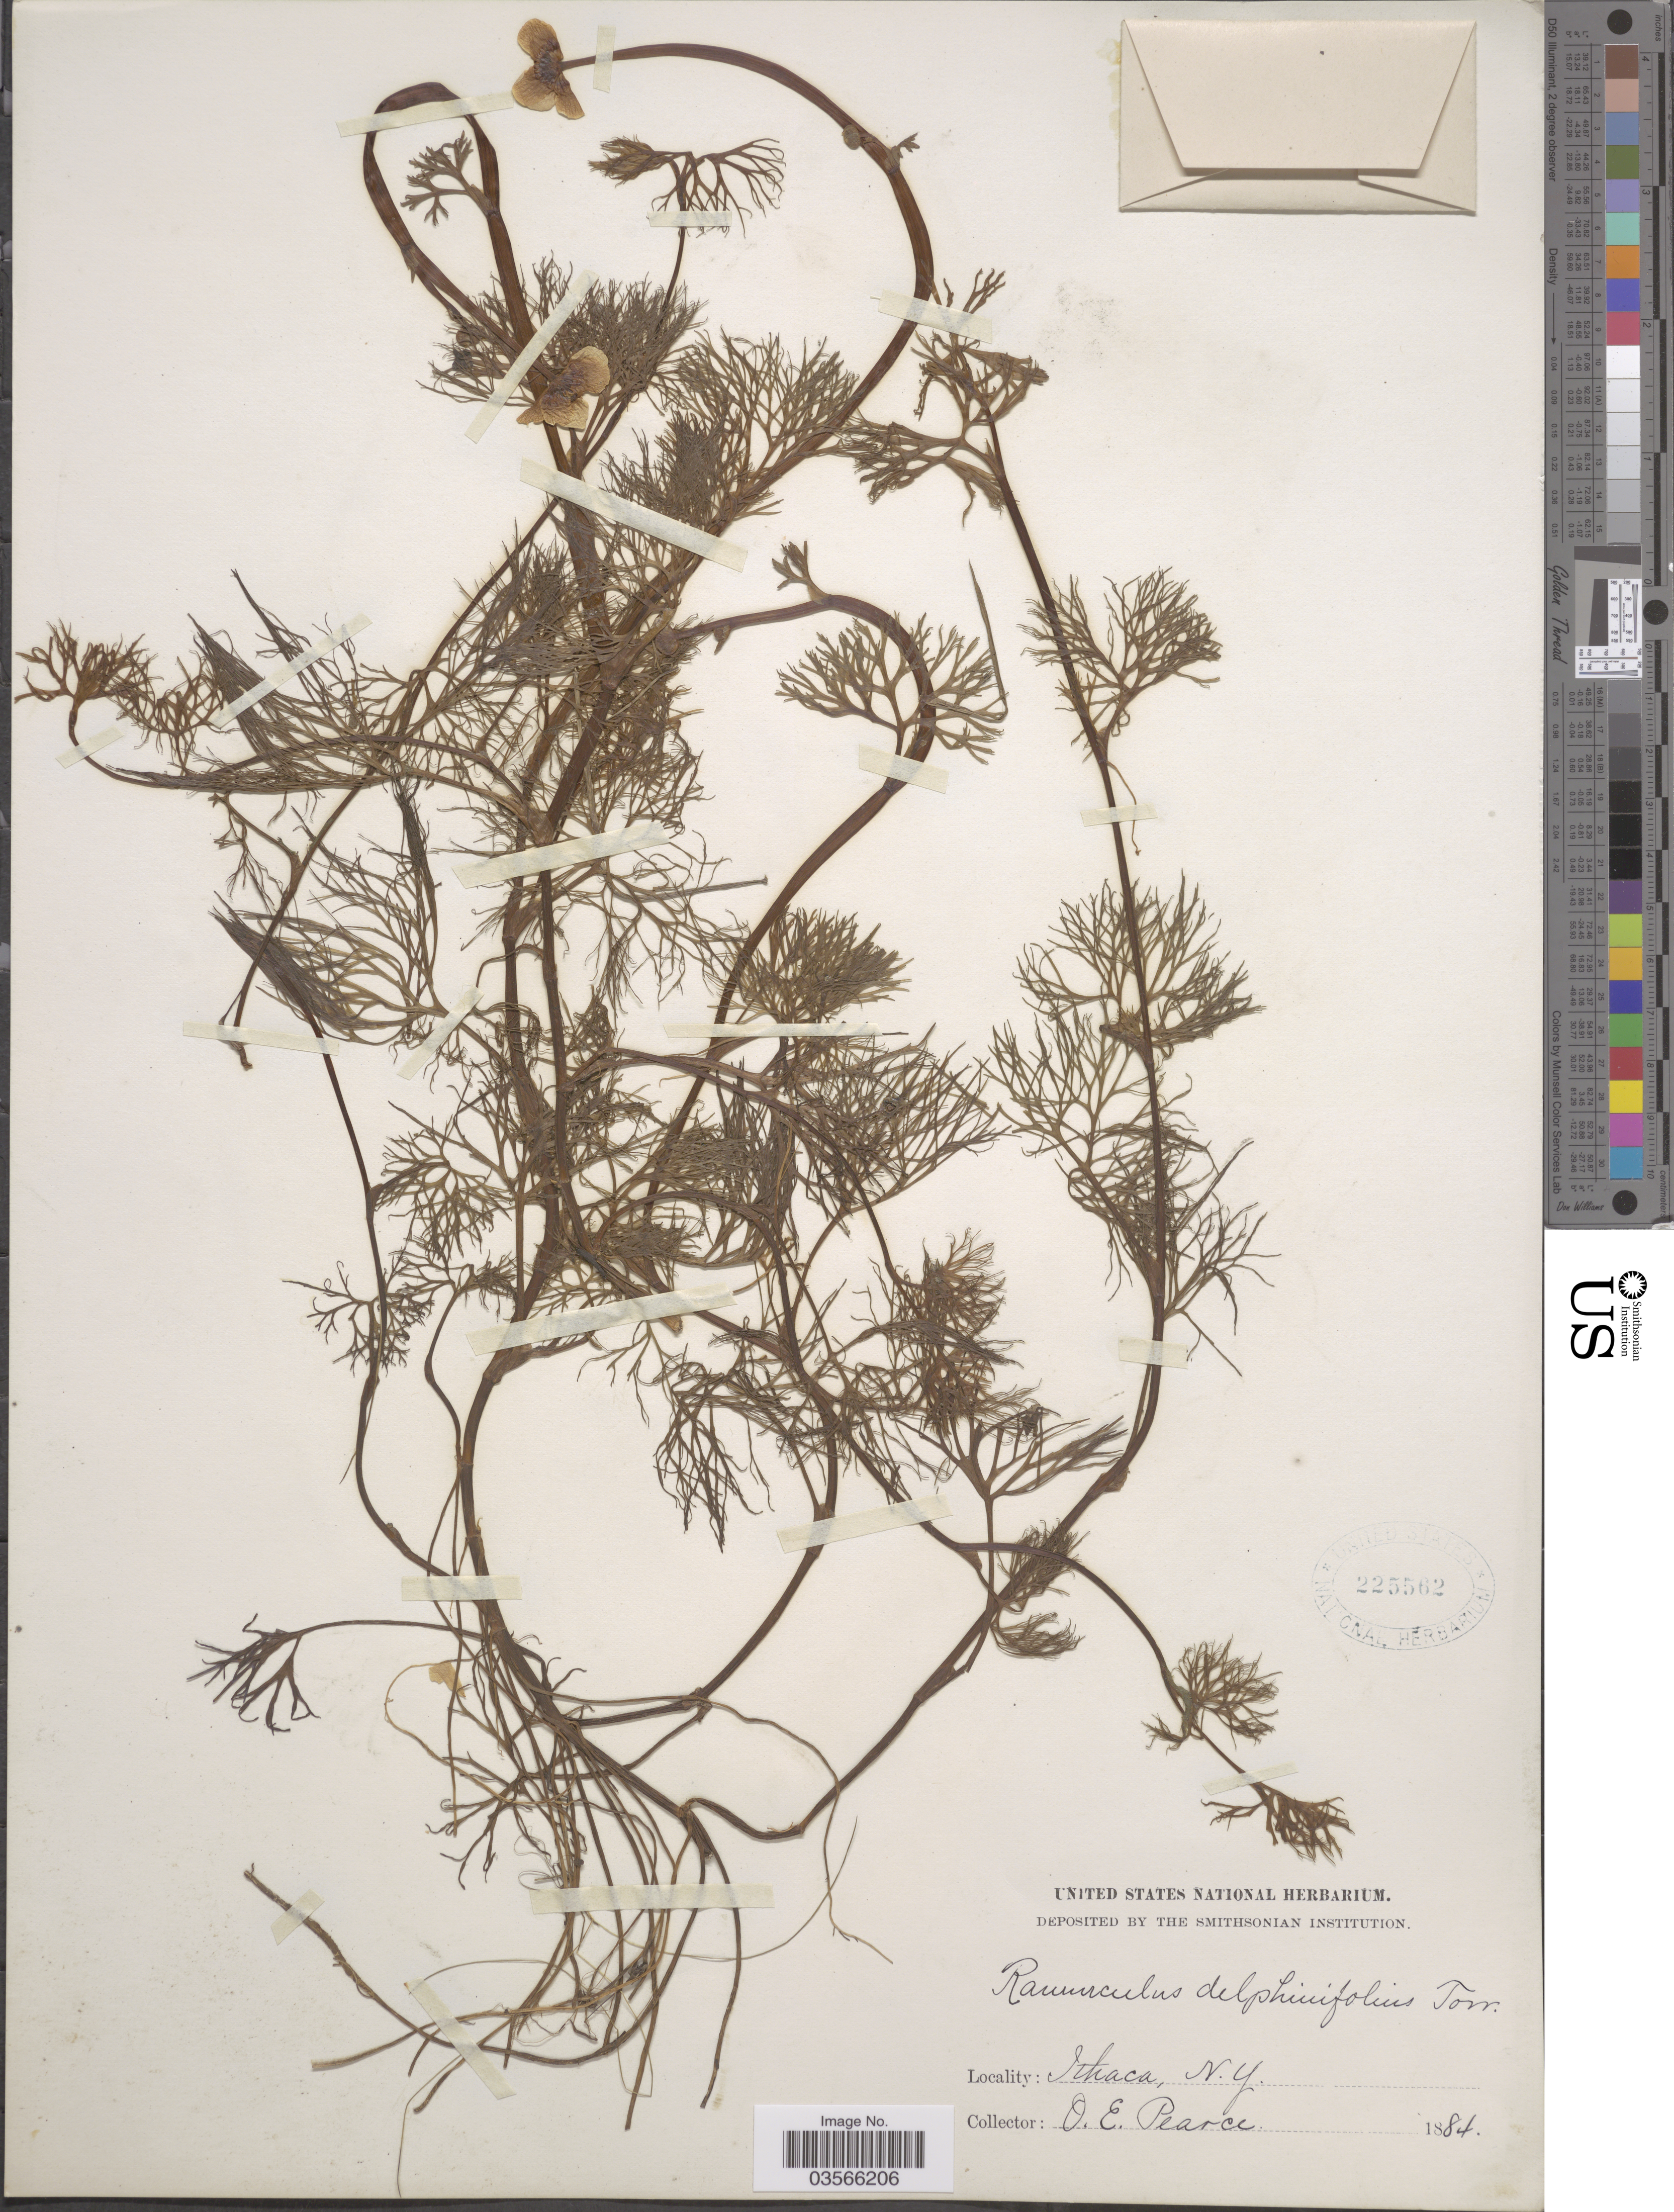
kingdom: Plantae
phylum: Tracheophyta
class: Magnoliopsida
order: Ranunculales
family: Ranunculaceae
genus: Ranunculus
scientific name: Ranunculus flabellaris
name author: Raf.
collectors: O. E. Pearce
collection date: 1884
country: United States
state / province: New York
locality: Ithaca.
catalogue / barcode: US 225562